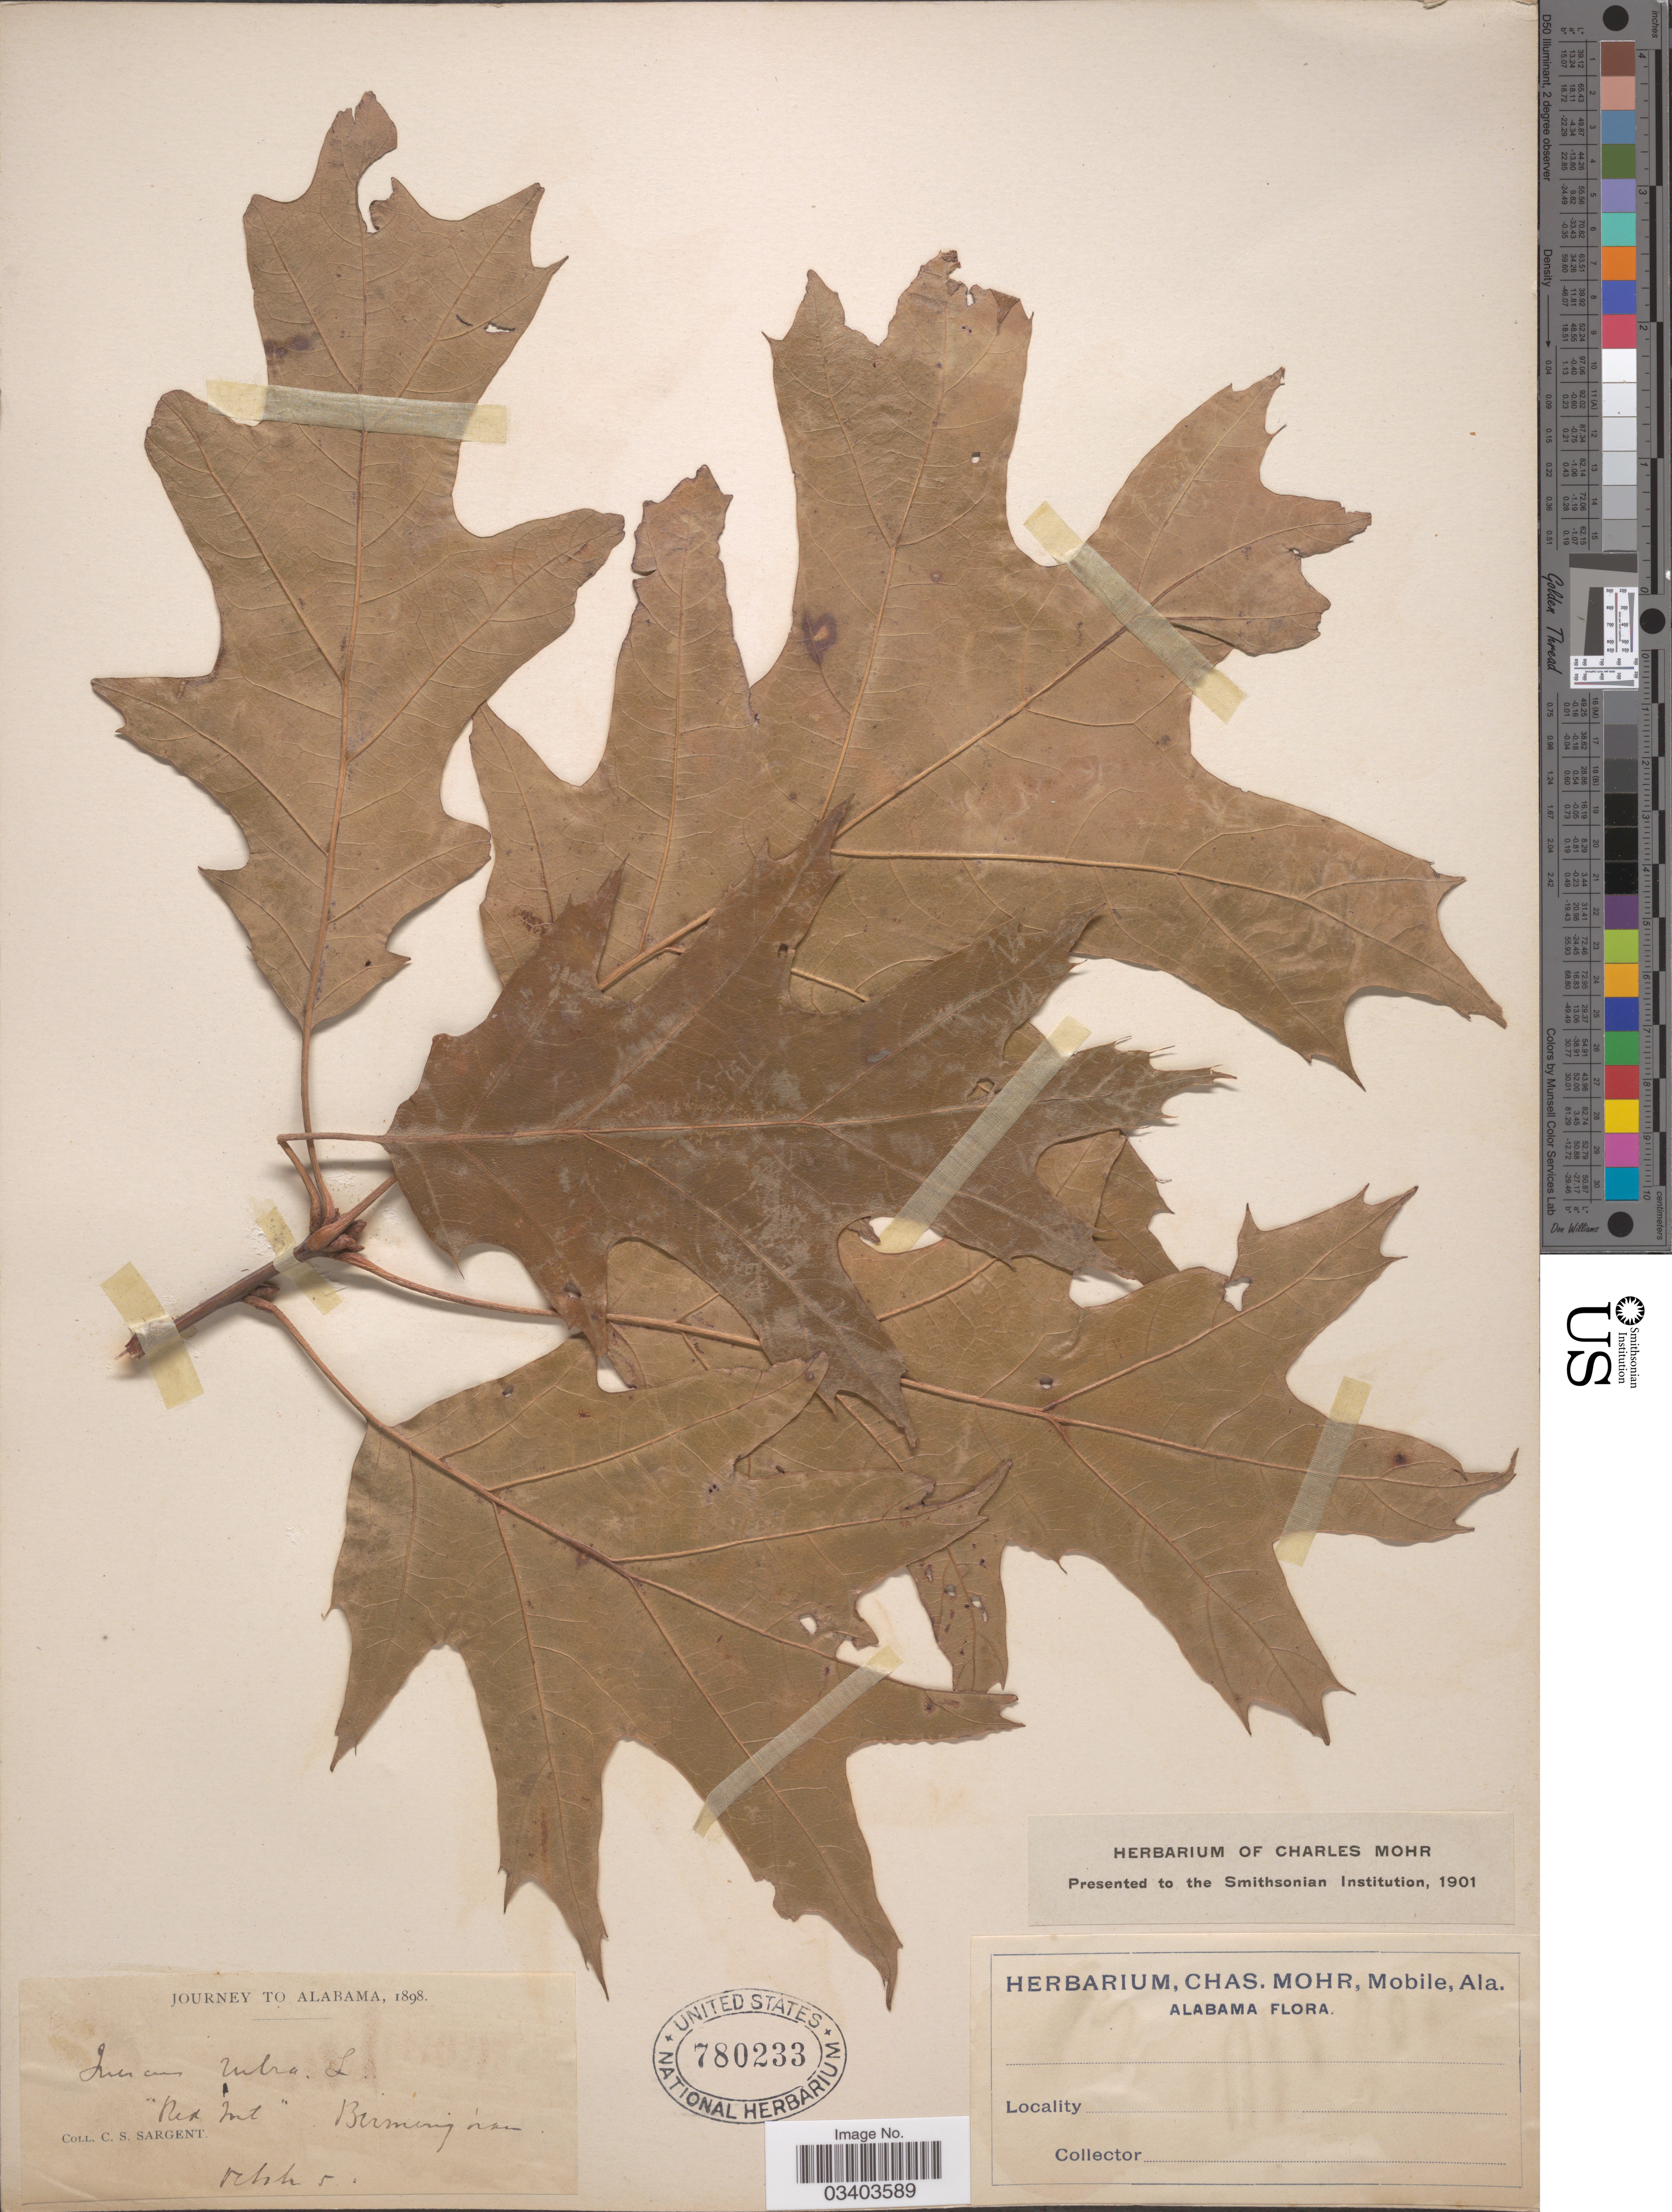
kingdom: Plantae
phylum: Tracheophyta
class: Magnoliopsida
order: Fagales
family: Fagaceae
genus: Quercus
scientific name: Quercus borealis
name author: F. Michx.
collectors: C. S. Sargent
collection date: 1898-03-05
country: United States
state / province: Alabama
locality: Red Mt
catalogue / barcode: US 780233